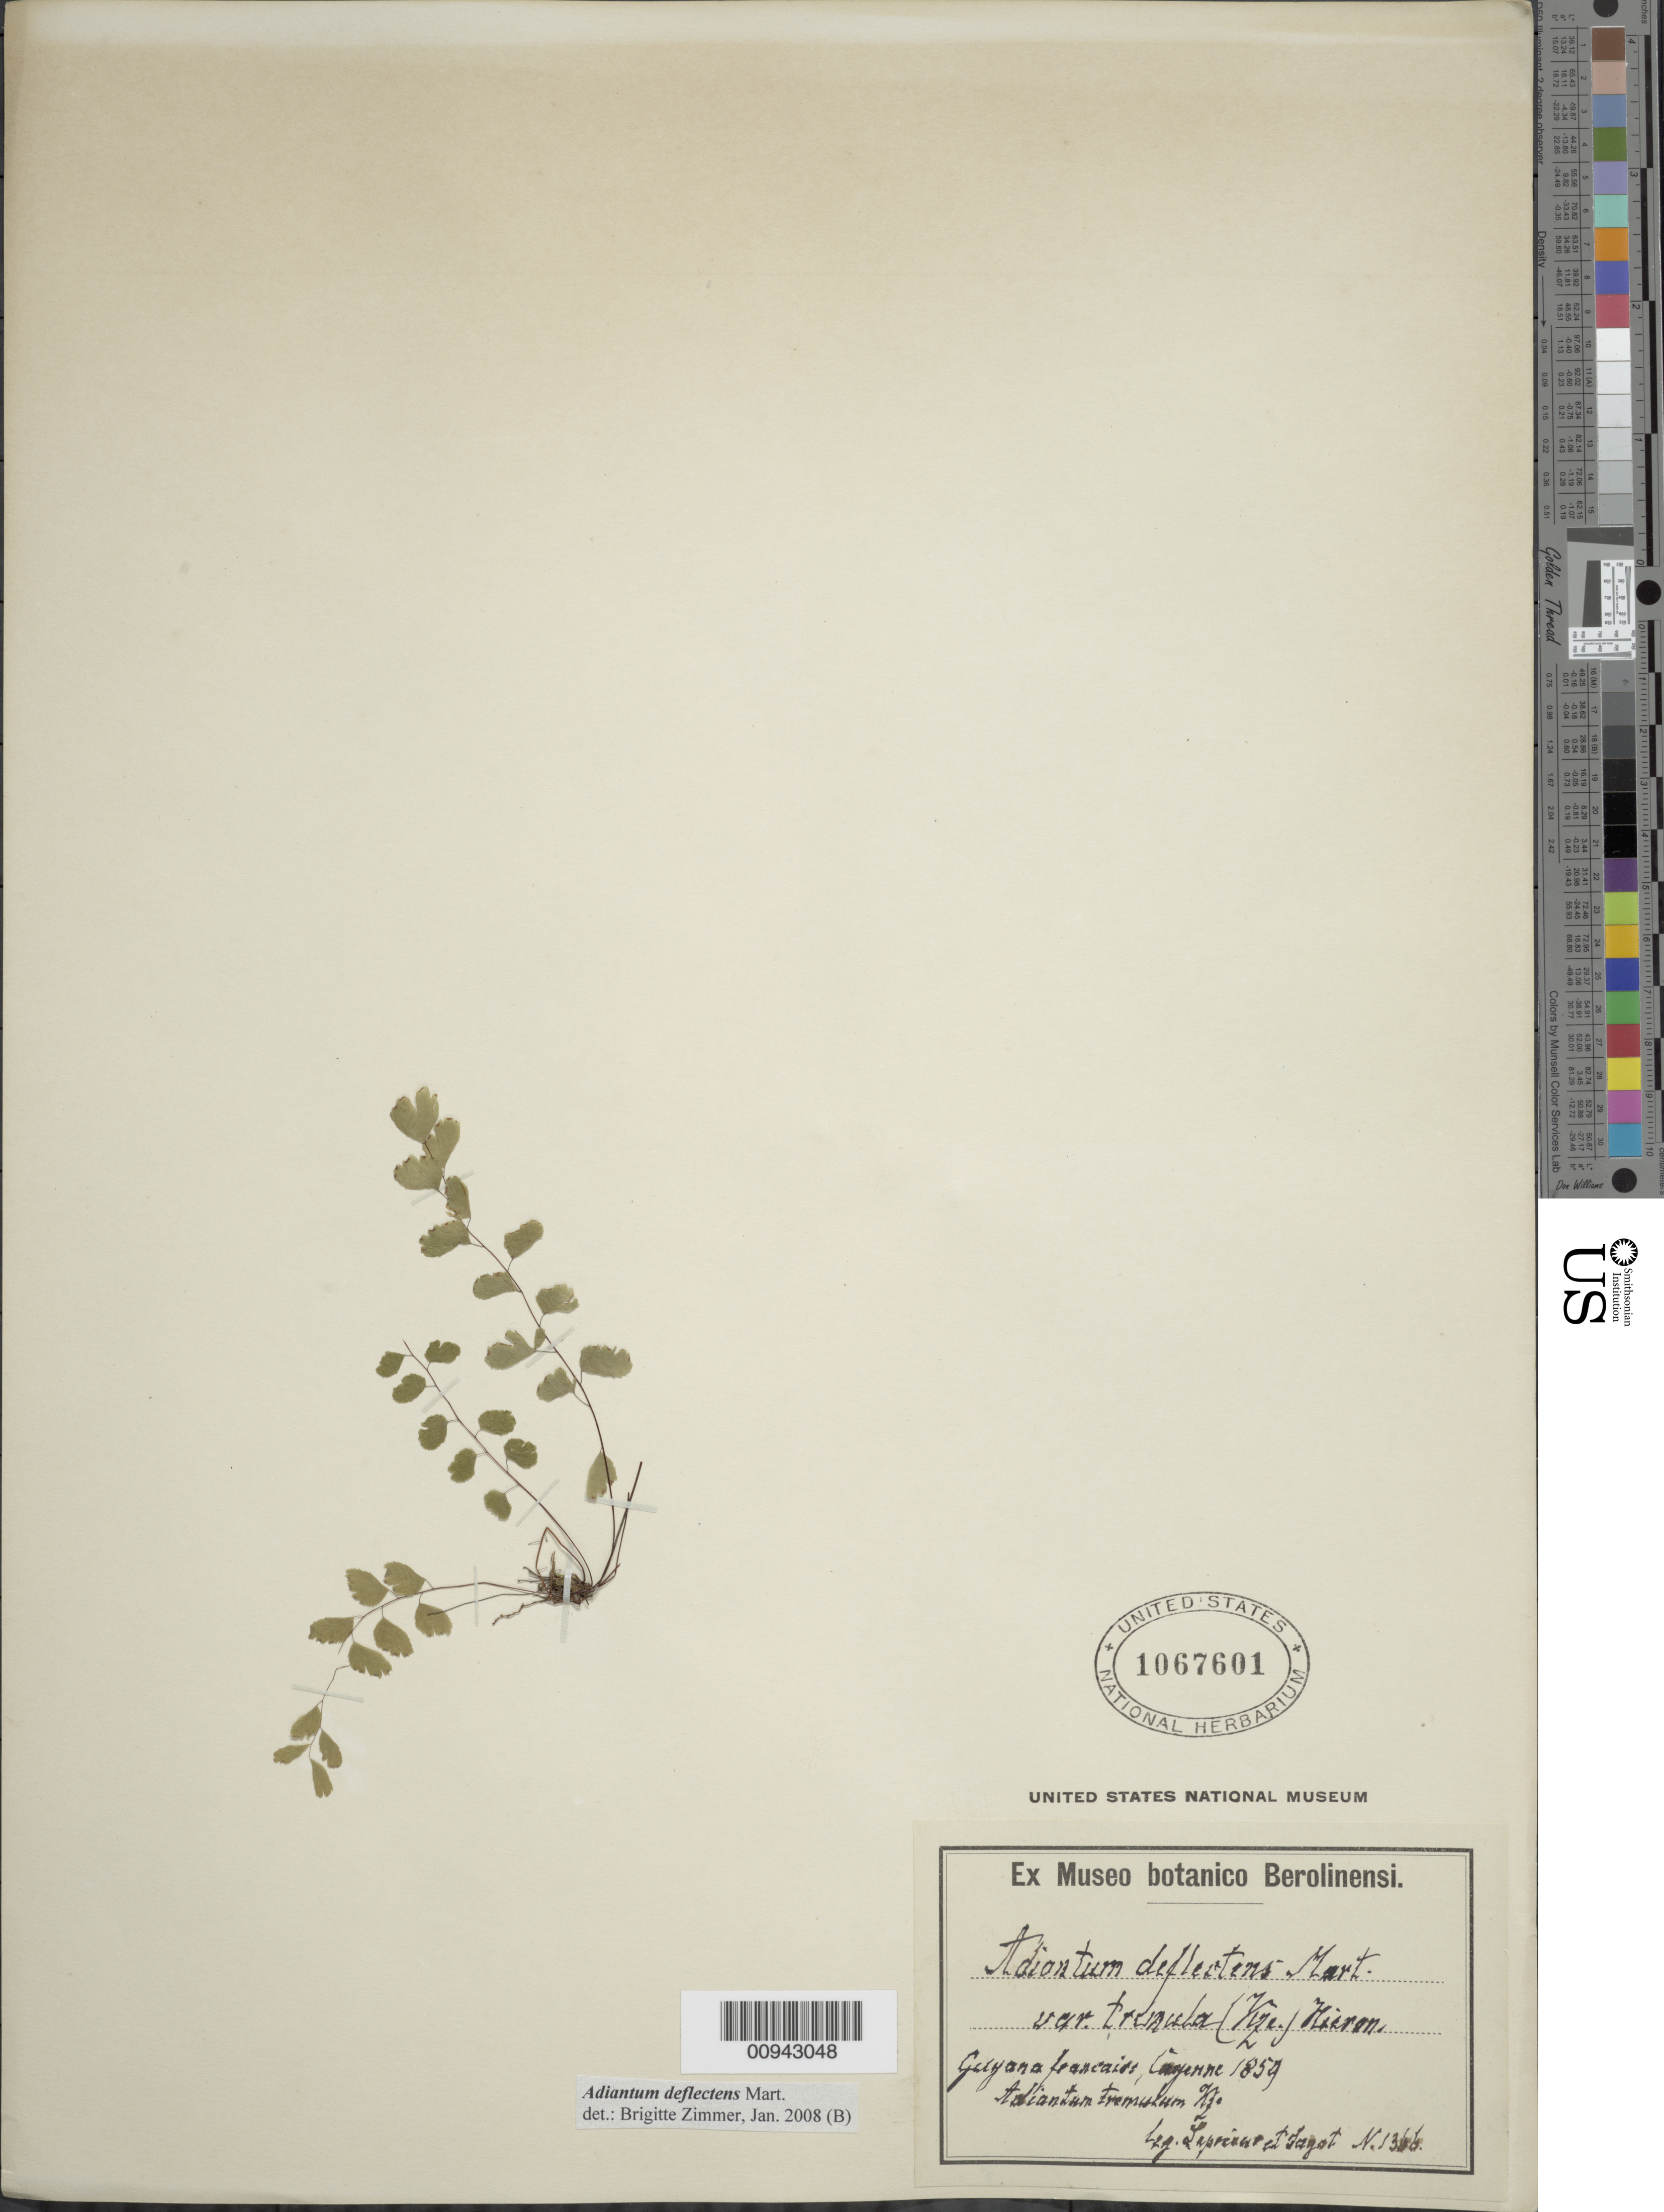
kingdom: Plantae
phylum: Tracheophyta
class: Polypodiopsida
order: Polypodiales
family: Pteridaceae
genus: Adiantum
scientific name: Adiantum deflectens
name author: Mart.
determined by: Zimmer, B.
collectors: F. M. R. Leprieur & P. A. Sagot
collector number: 1366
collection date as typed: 1859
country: French Guiana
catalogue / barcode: US 1067601